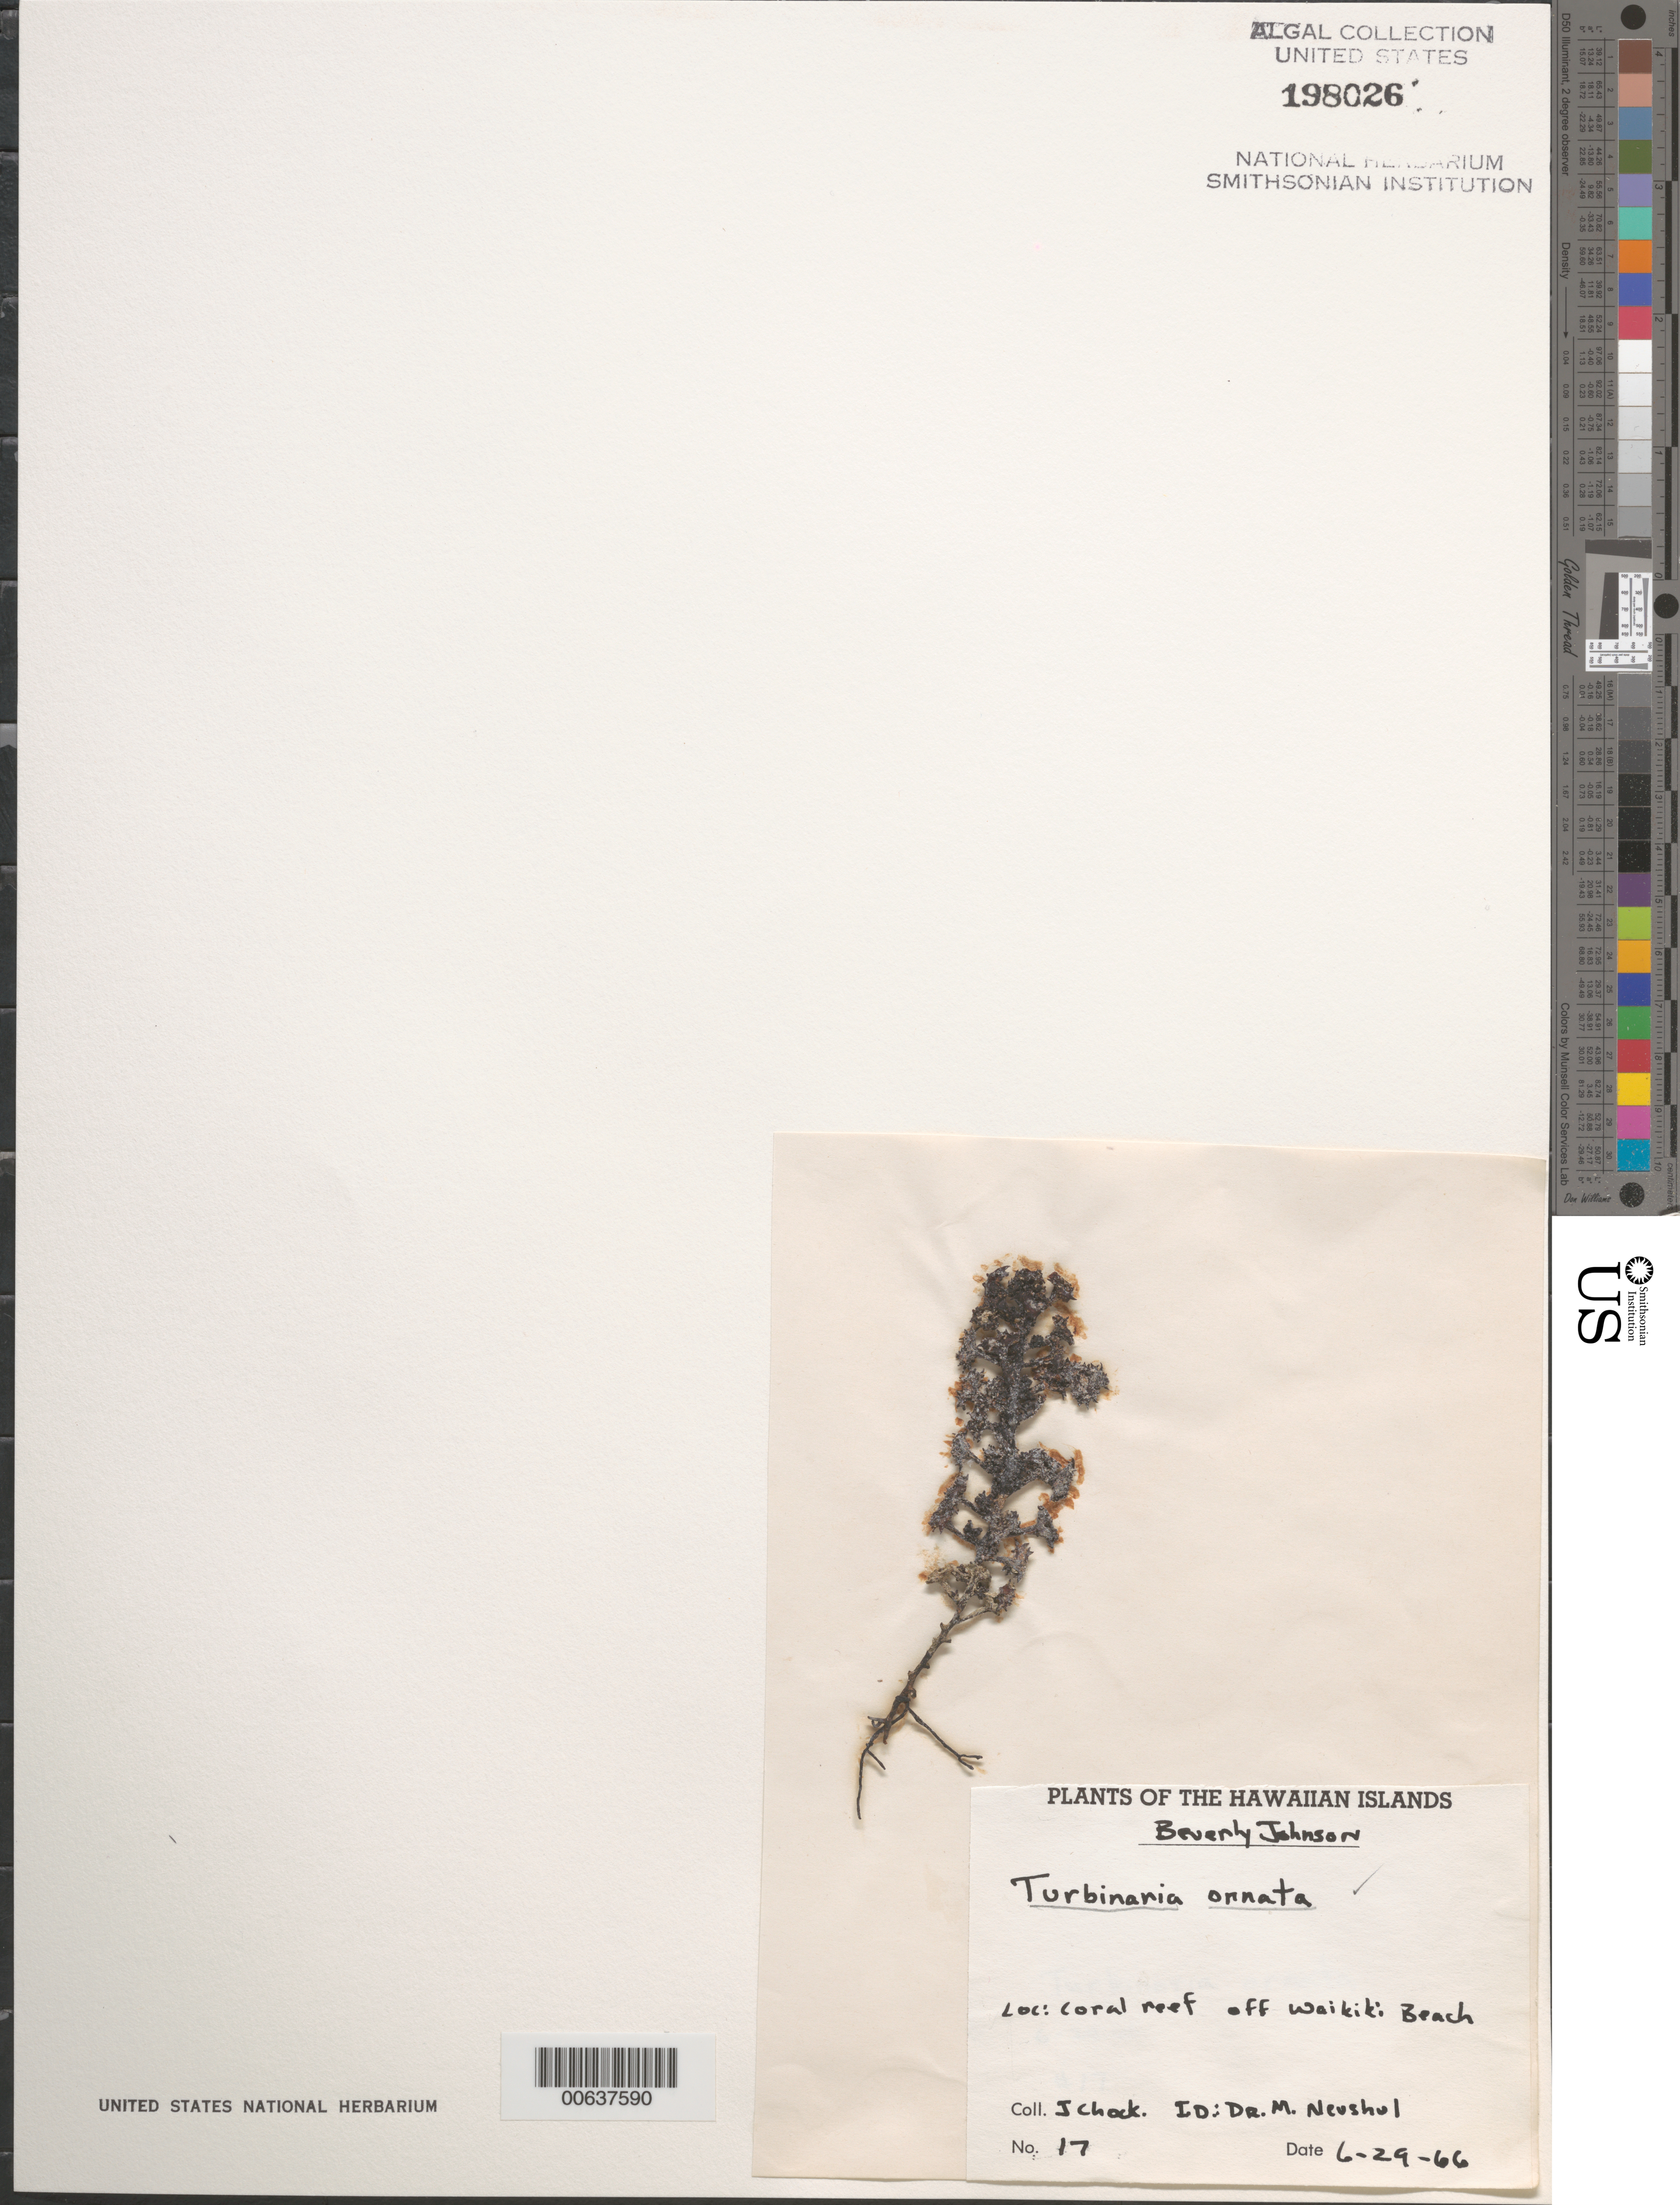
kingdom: Chromista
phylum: Ochrophyta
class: Phaeophyceae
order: Fucales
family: Sargassaceae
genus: Turbinaria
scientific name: Turbinaria ornata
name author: (Turner) J. Agardh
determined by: Neushul, M.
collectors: J. Chock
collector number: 17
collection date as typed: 29 Jun 1966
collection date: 1966-06-29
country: United States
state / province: Hawaii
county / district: Honolulu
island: Oahu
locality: Off Waikiki Beach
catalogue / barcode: US 198026